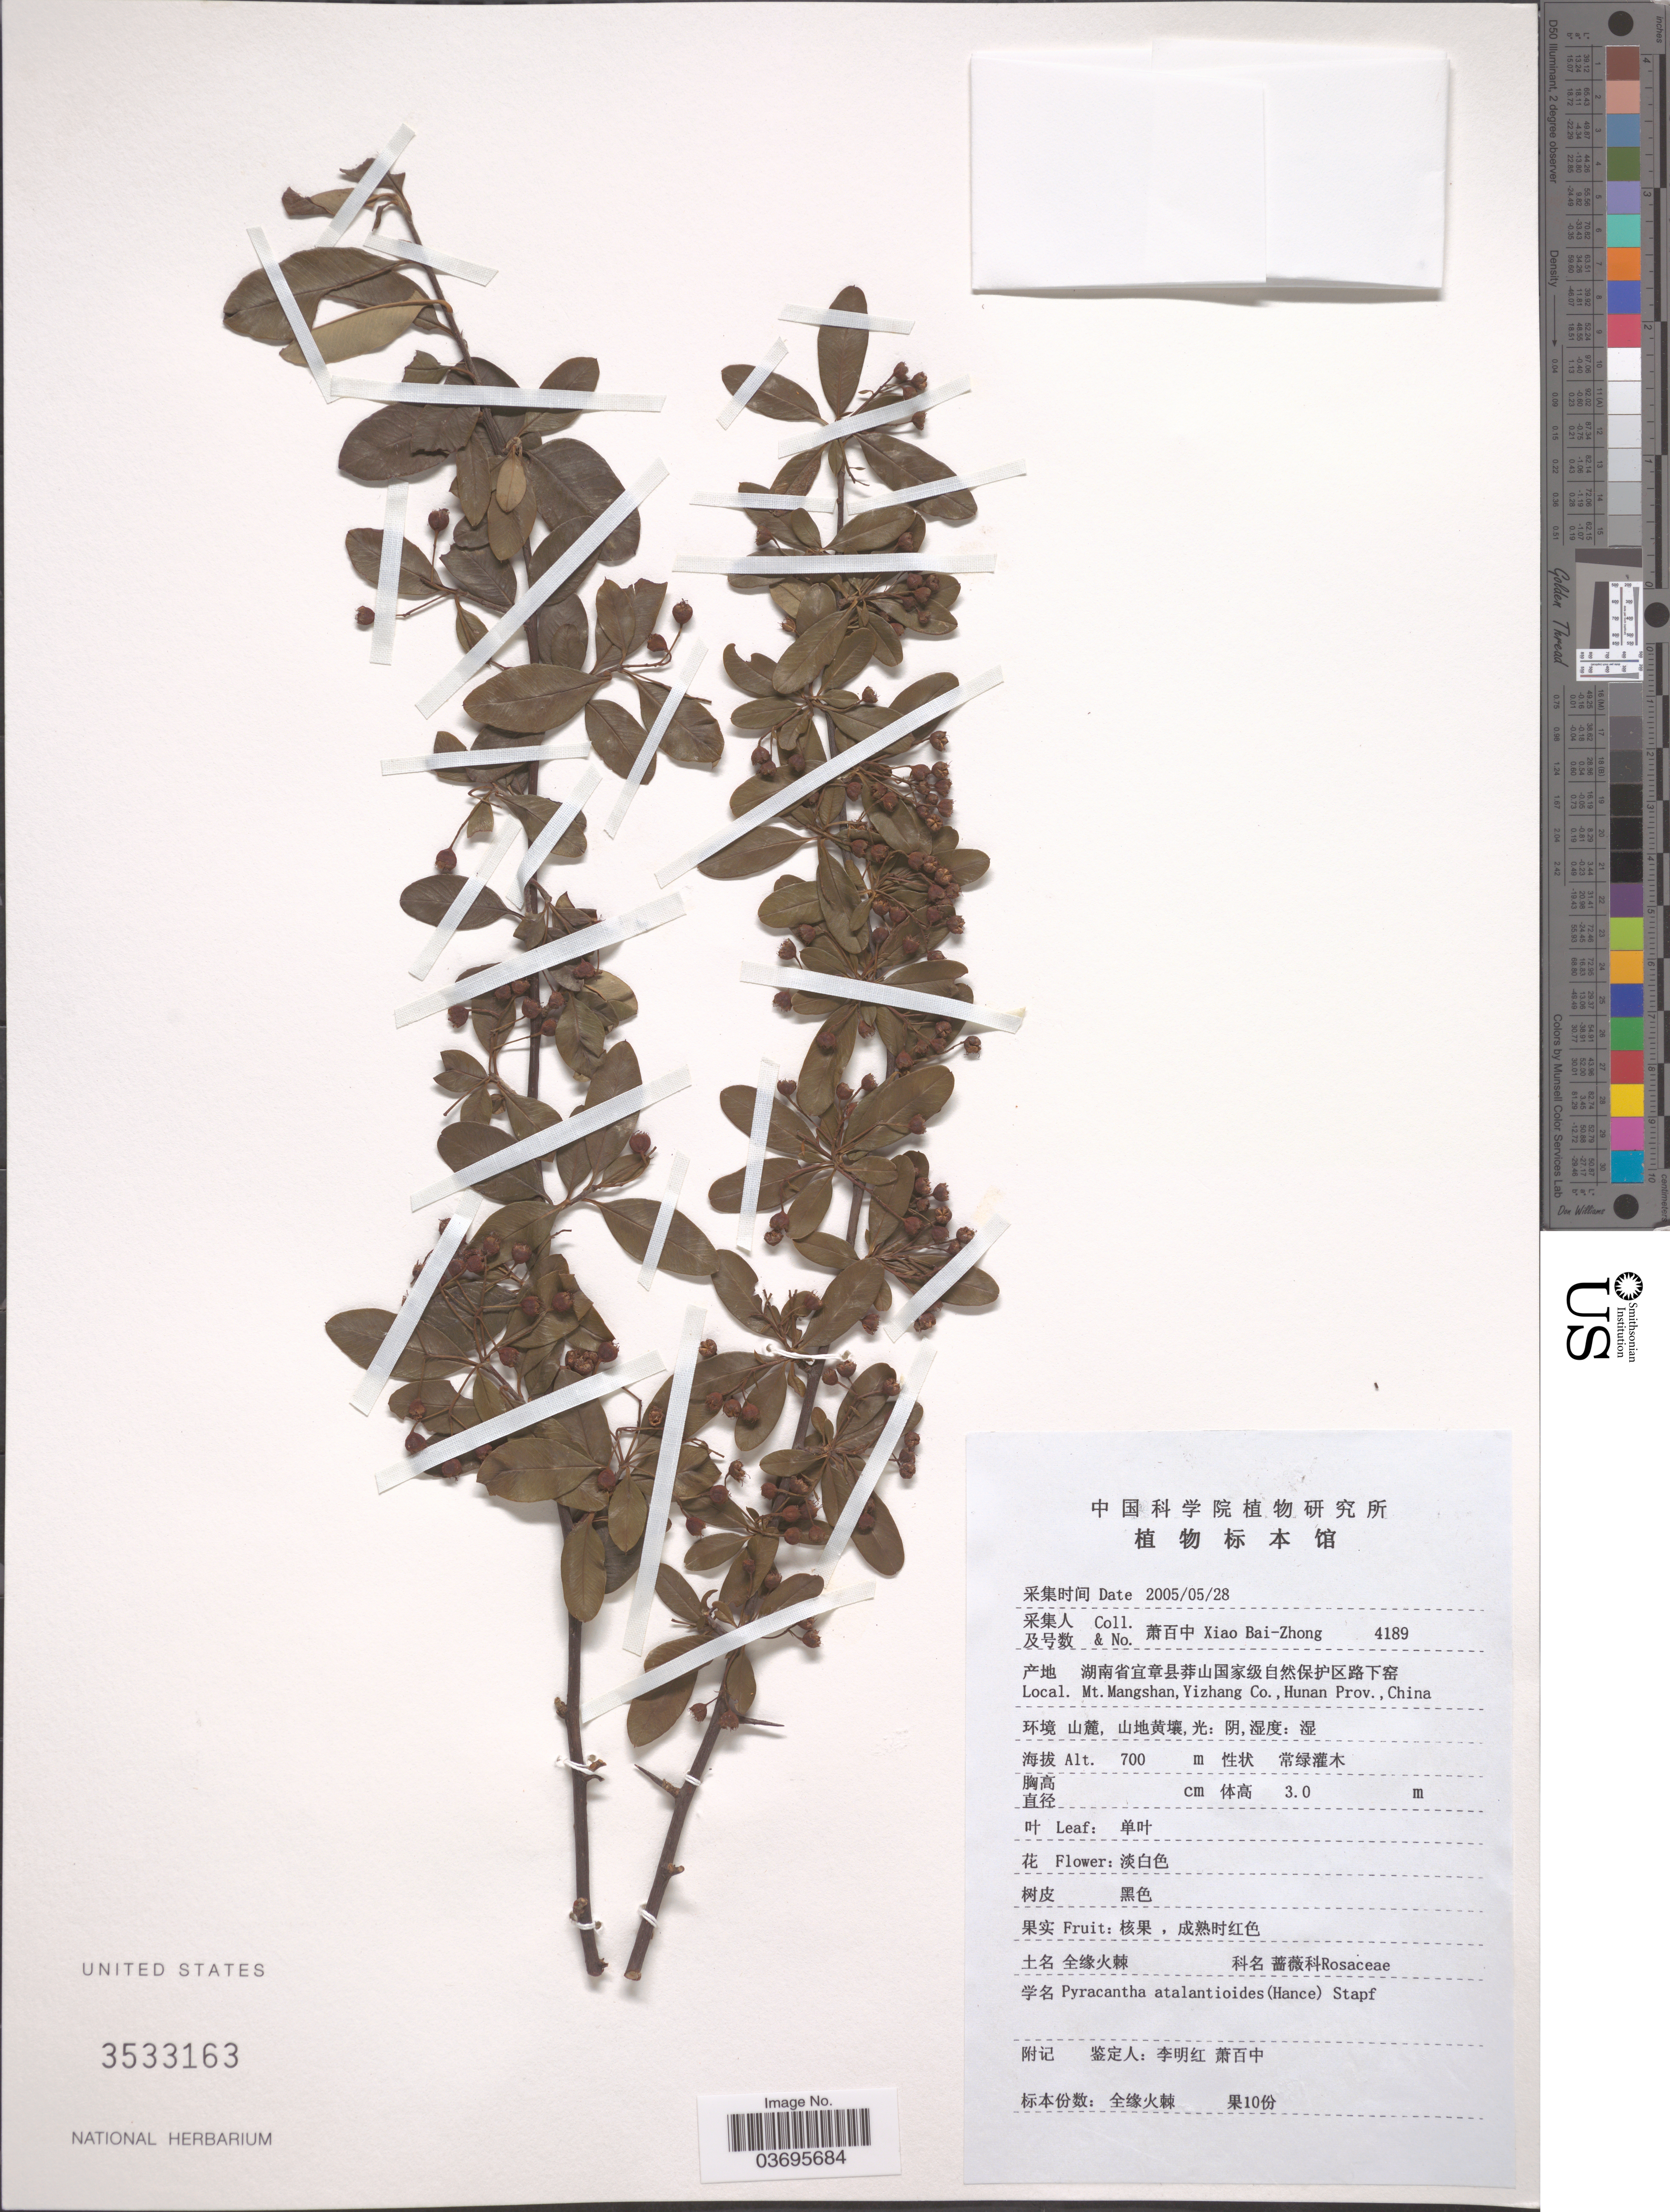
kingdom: Plantae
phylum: Tracheophyta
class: Magnoliopsida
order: Rosales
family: Rosaceae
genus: Pyracantha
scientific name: Pyracantha atalantioides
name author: (Hance) Stapf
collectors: B. Z. Xiao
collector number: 4189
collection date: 2005-05-28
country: China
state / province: Hunan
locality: Mt. Mangshan, Yizhang Co.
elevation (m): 700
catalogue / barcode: US 3533163